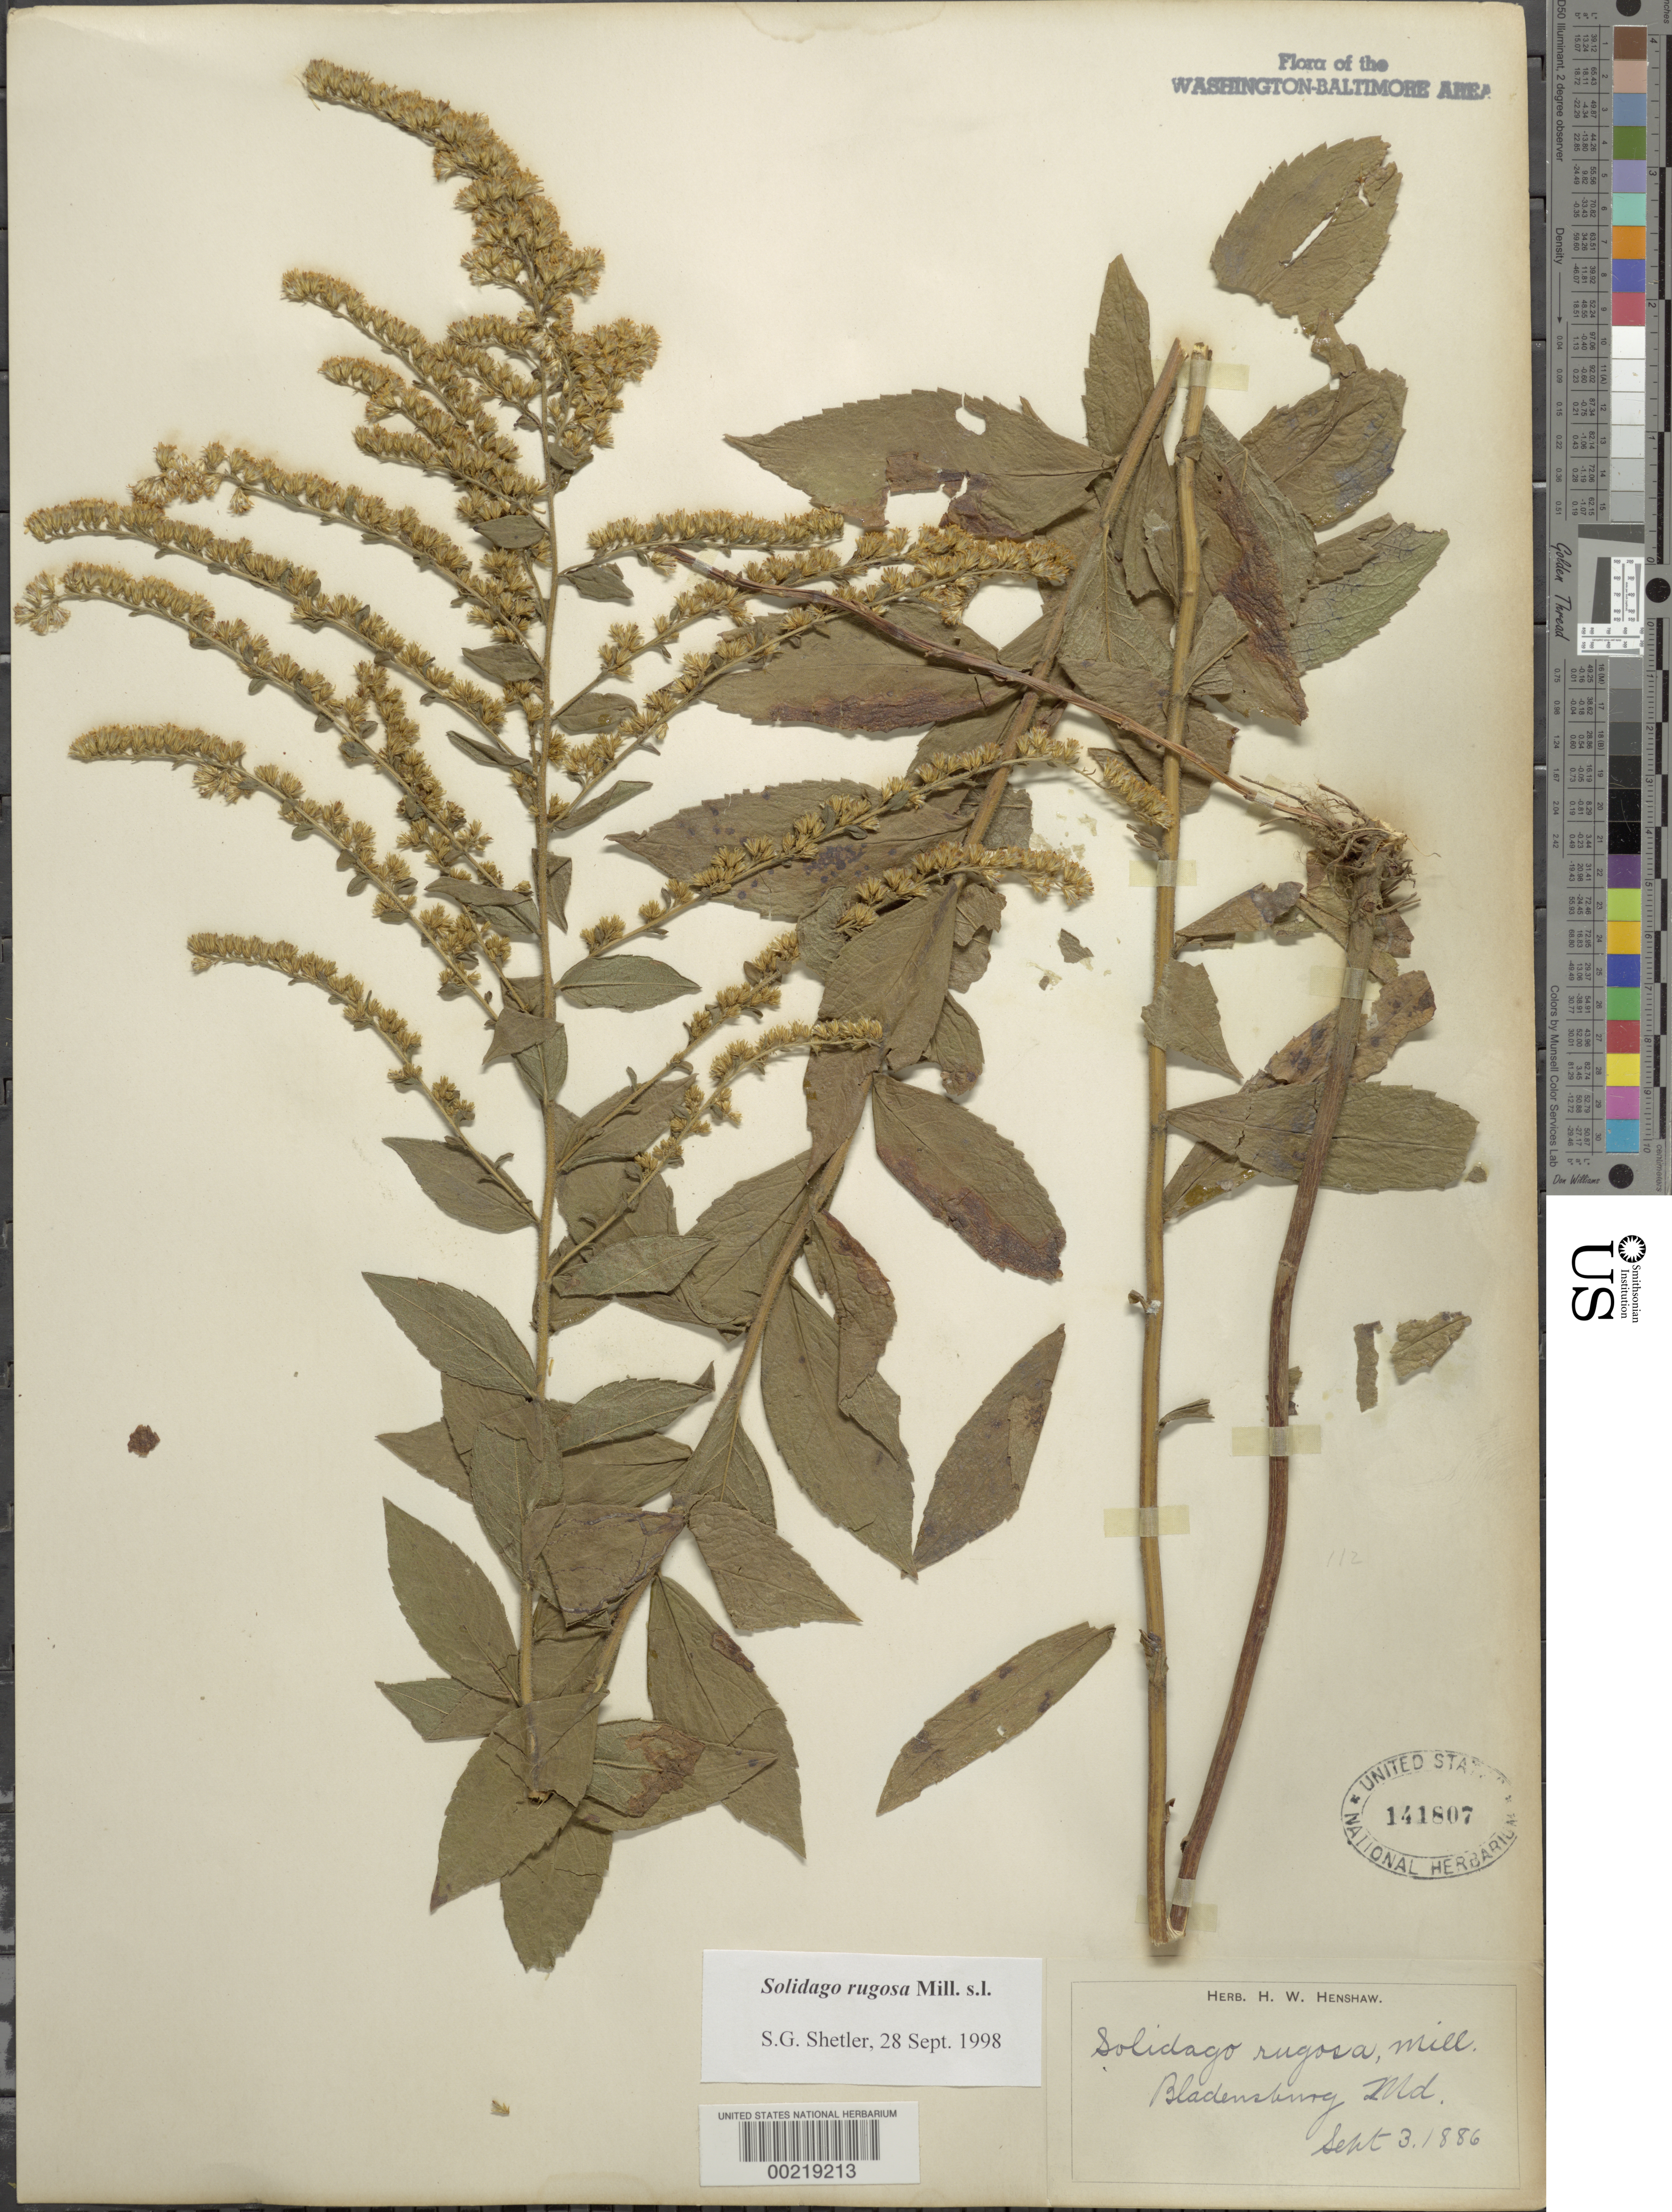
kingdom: Plantae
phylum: Tracheophyta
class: Magnoliopsida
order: Asterales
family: Asteraceae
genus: Solidago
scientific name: Solidago rugosa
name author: Mill.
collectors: H. Henshaw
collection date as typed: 03 Sep 1886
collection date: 1886-09-03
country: United States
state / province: Maryland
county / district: Prince George's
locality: Bladensburg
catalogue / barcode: US 141807